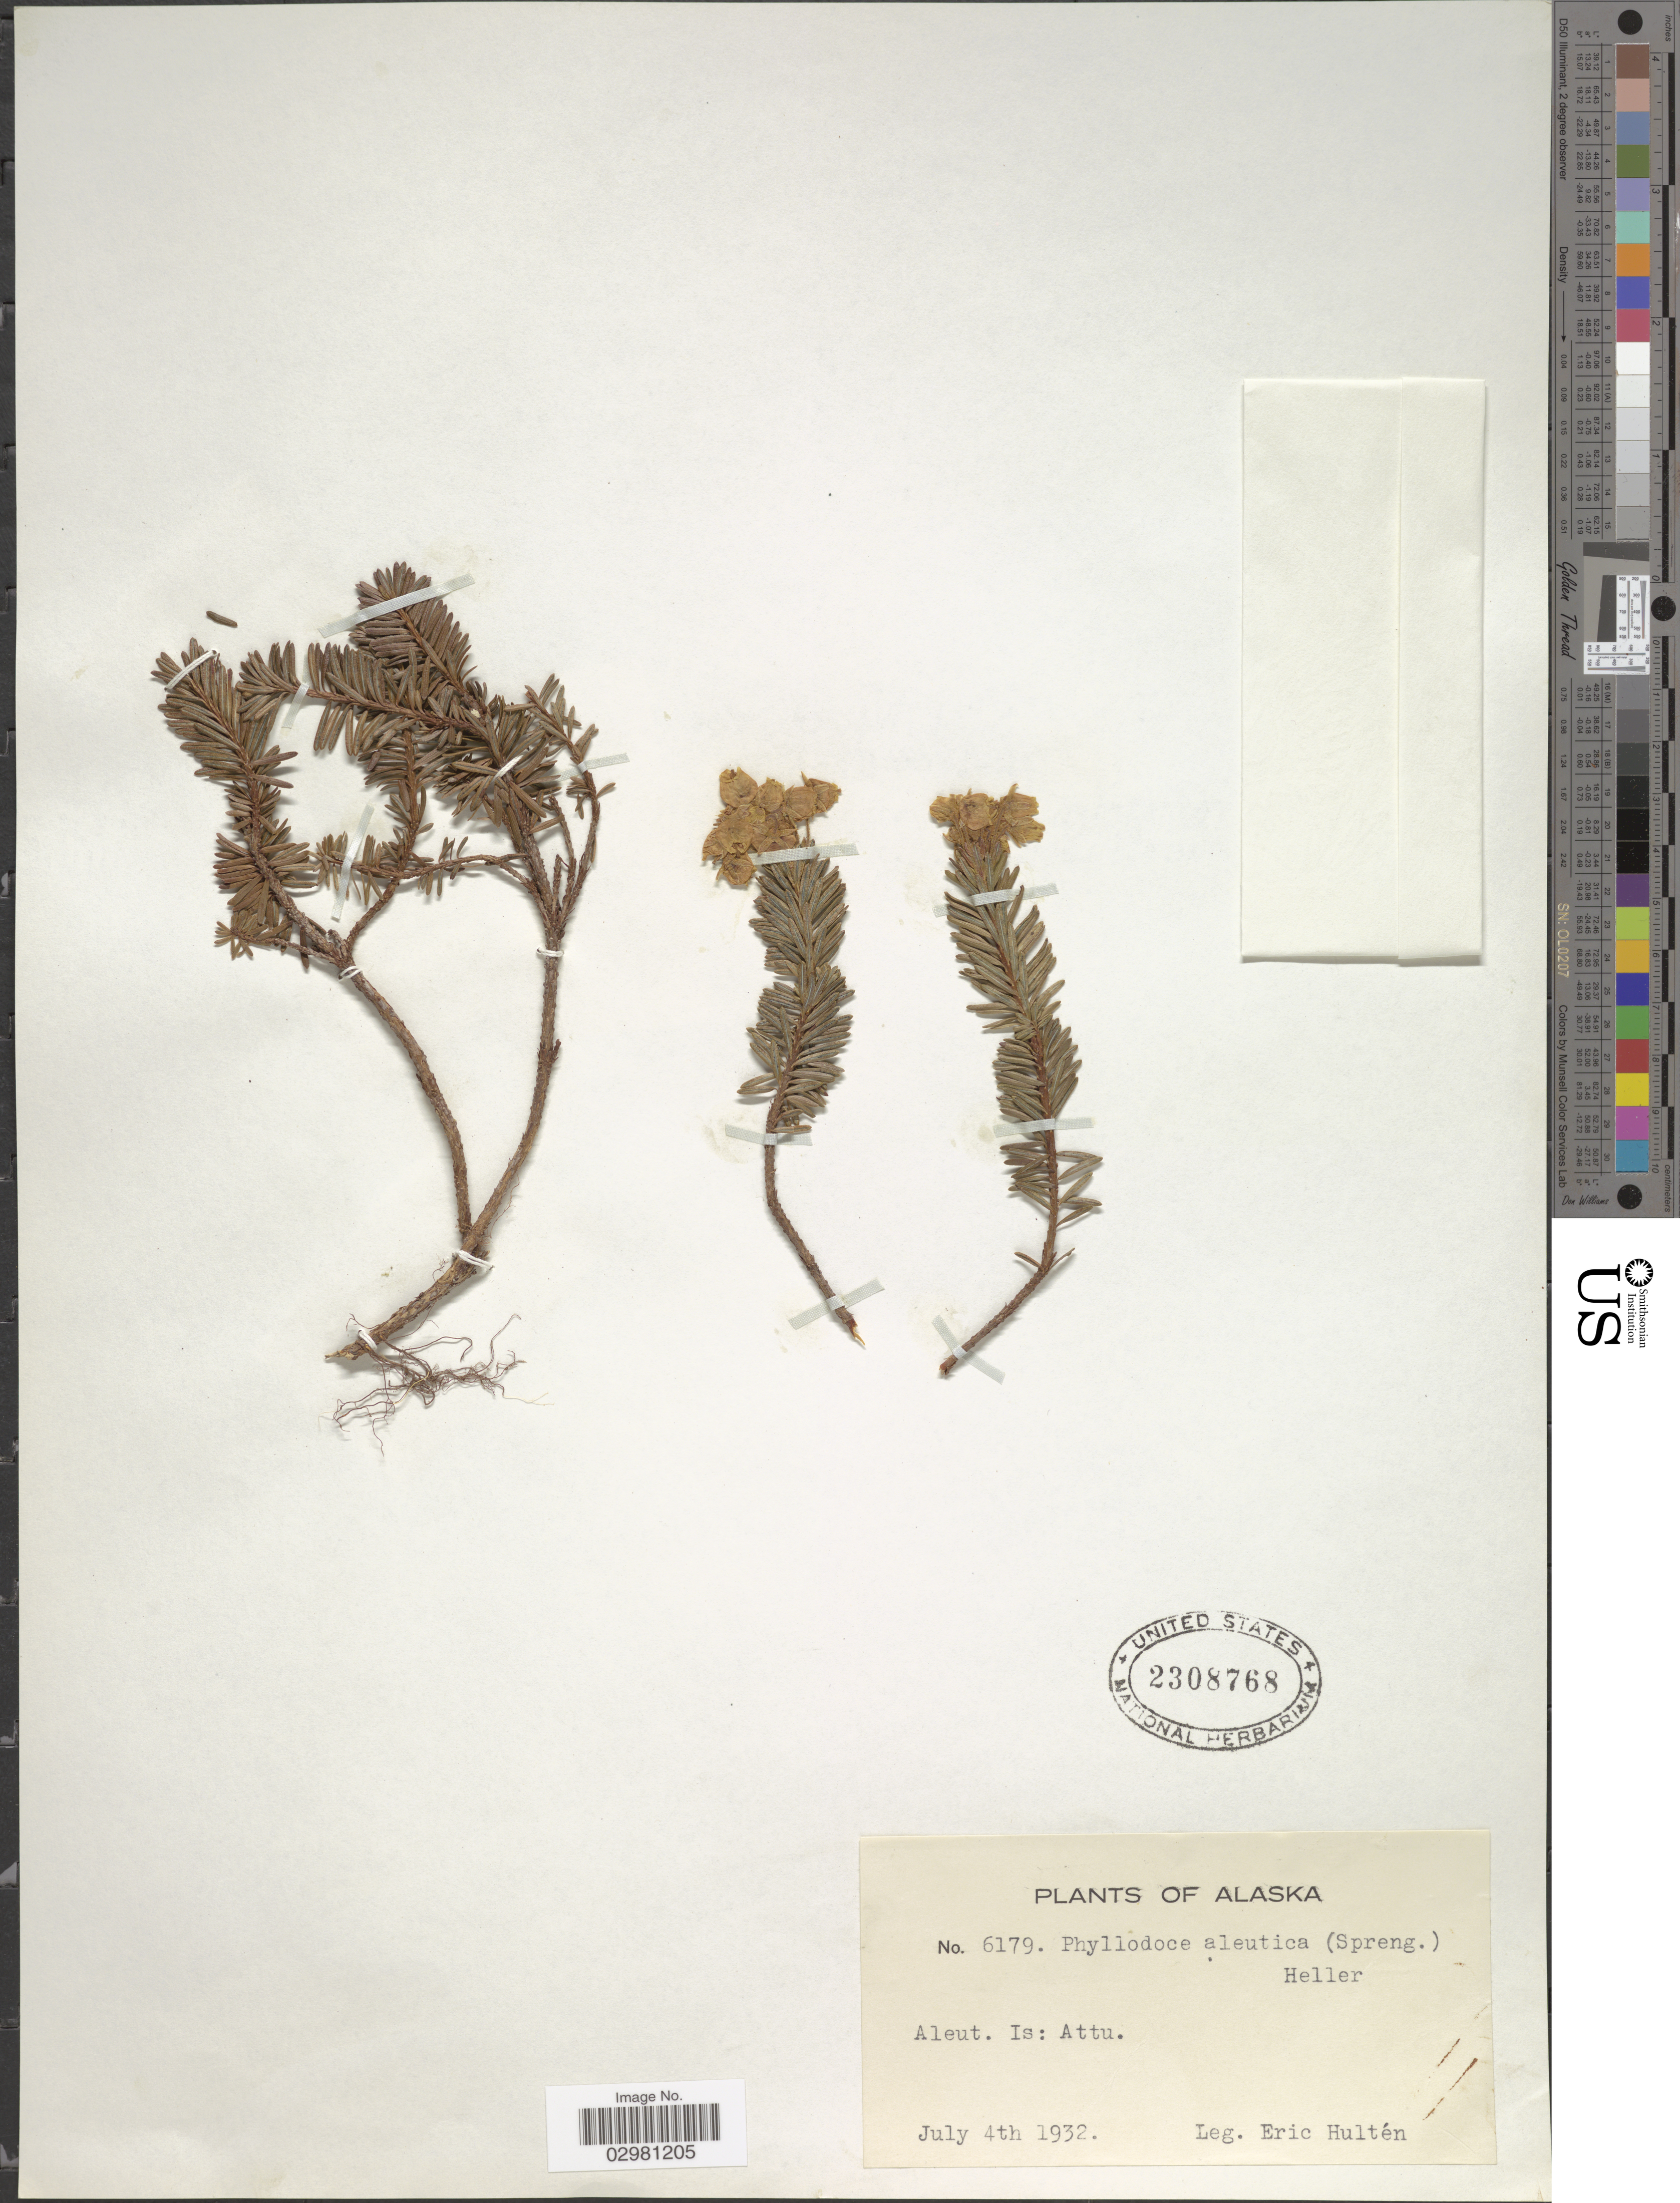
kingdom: Plantae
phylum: Tracheophyta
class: Magnoliopsida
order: Ericales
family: Ericaceae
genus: Phyllodoce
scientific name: Phyllodoce aleutica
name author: (Spreng.) A. Heller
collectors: E. G. Hultén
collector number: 6179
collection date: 1932-07-04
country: United States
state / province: Alaska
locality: Aleut. Is: Attu.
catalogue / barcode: US 2308768